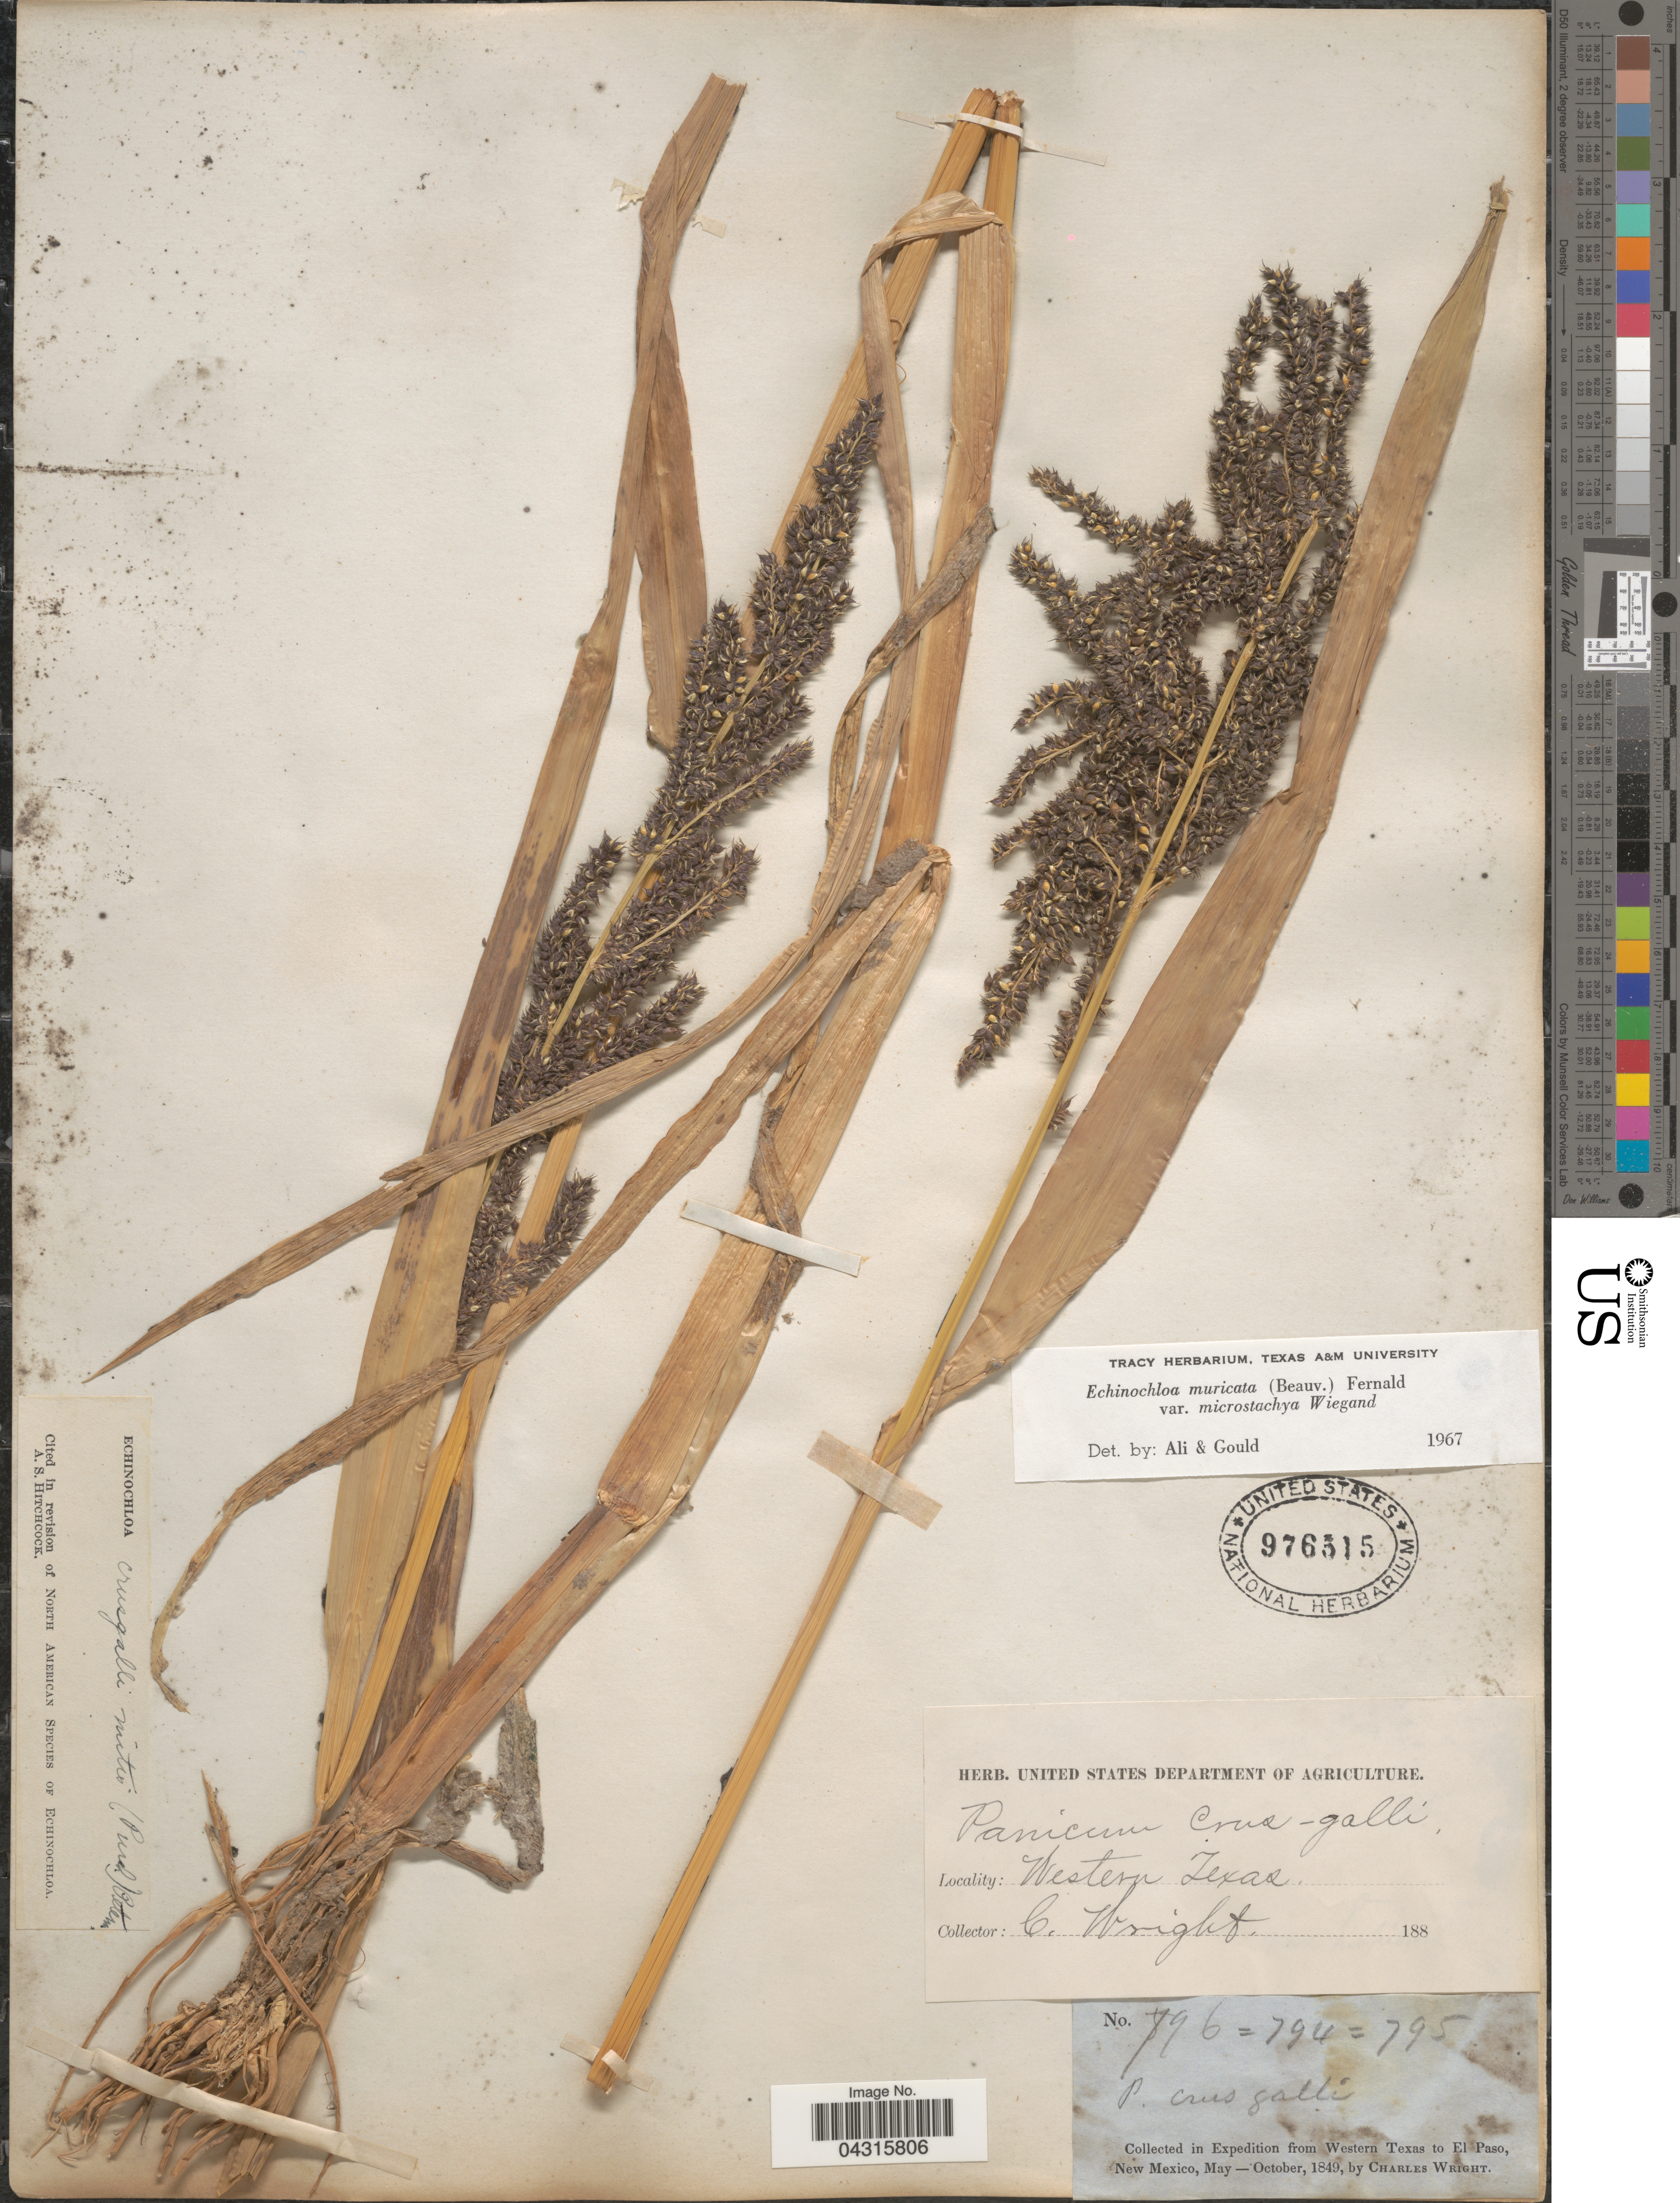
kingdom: Plantae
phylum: Tracheophyta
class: Liliopsida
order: Poales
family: Poaceae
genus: Echinochloa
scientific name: Echinochloa muricata var. microstachya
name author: Wiegand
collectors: C. Wright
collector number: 796*=794=795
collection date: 1849-05/1849-10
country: United States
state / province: New Mexico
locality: Expedition from Western Texas to El Paso. Western Texas.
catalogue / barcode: US 976315